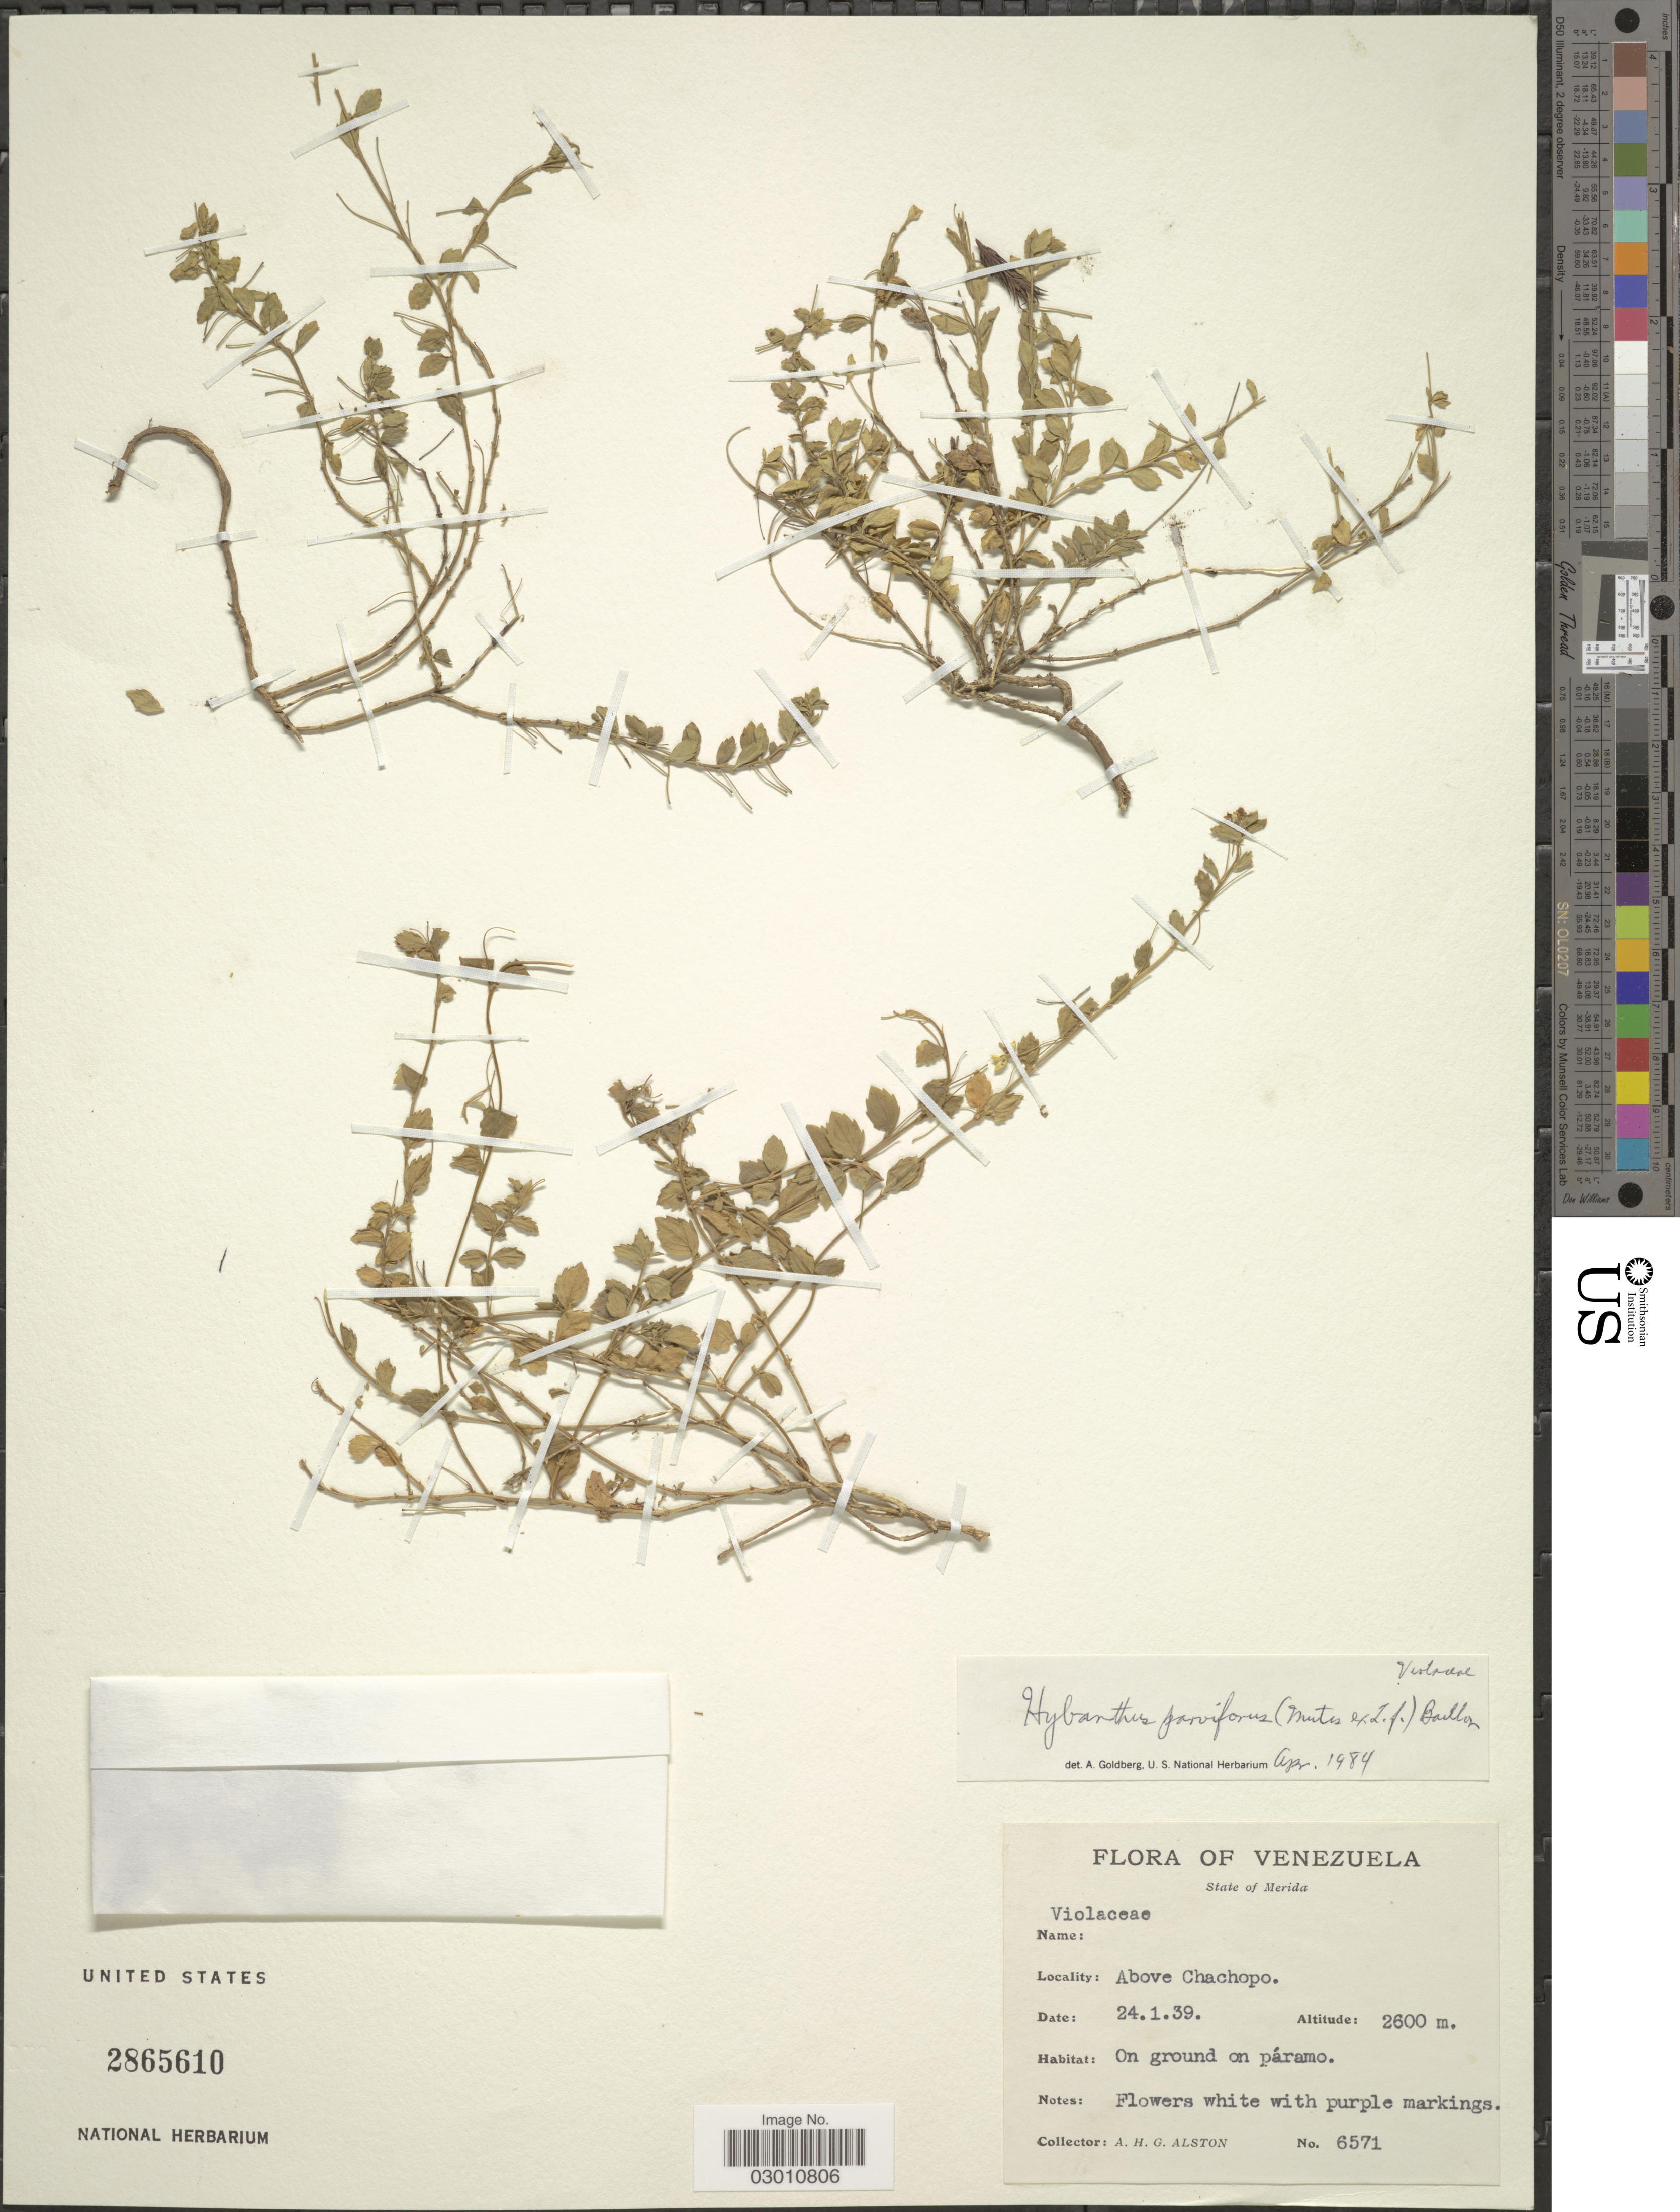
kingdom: Plantae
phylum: Tracheophyta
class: Magnoliopsida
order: Malpighiales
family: Violaceae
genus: Pombalia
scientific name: Pombalia parviflora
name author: (L. f.) Paula-Souza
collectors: A. H. Alston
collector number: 6571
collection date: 1939-01-24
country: Venezuela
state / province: Mérida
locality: Above Chachopo. On ground on páramo.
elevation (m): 2600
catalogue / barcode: US 2865610